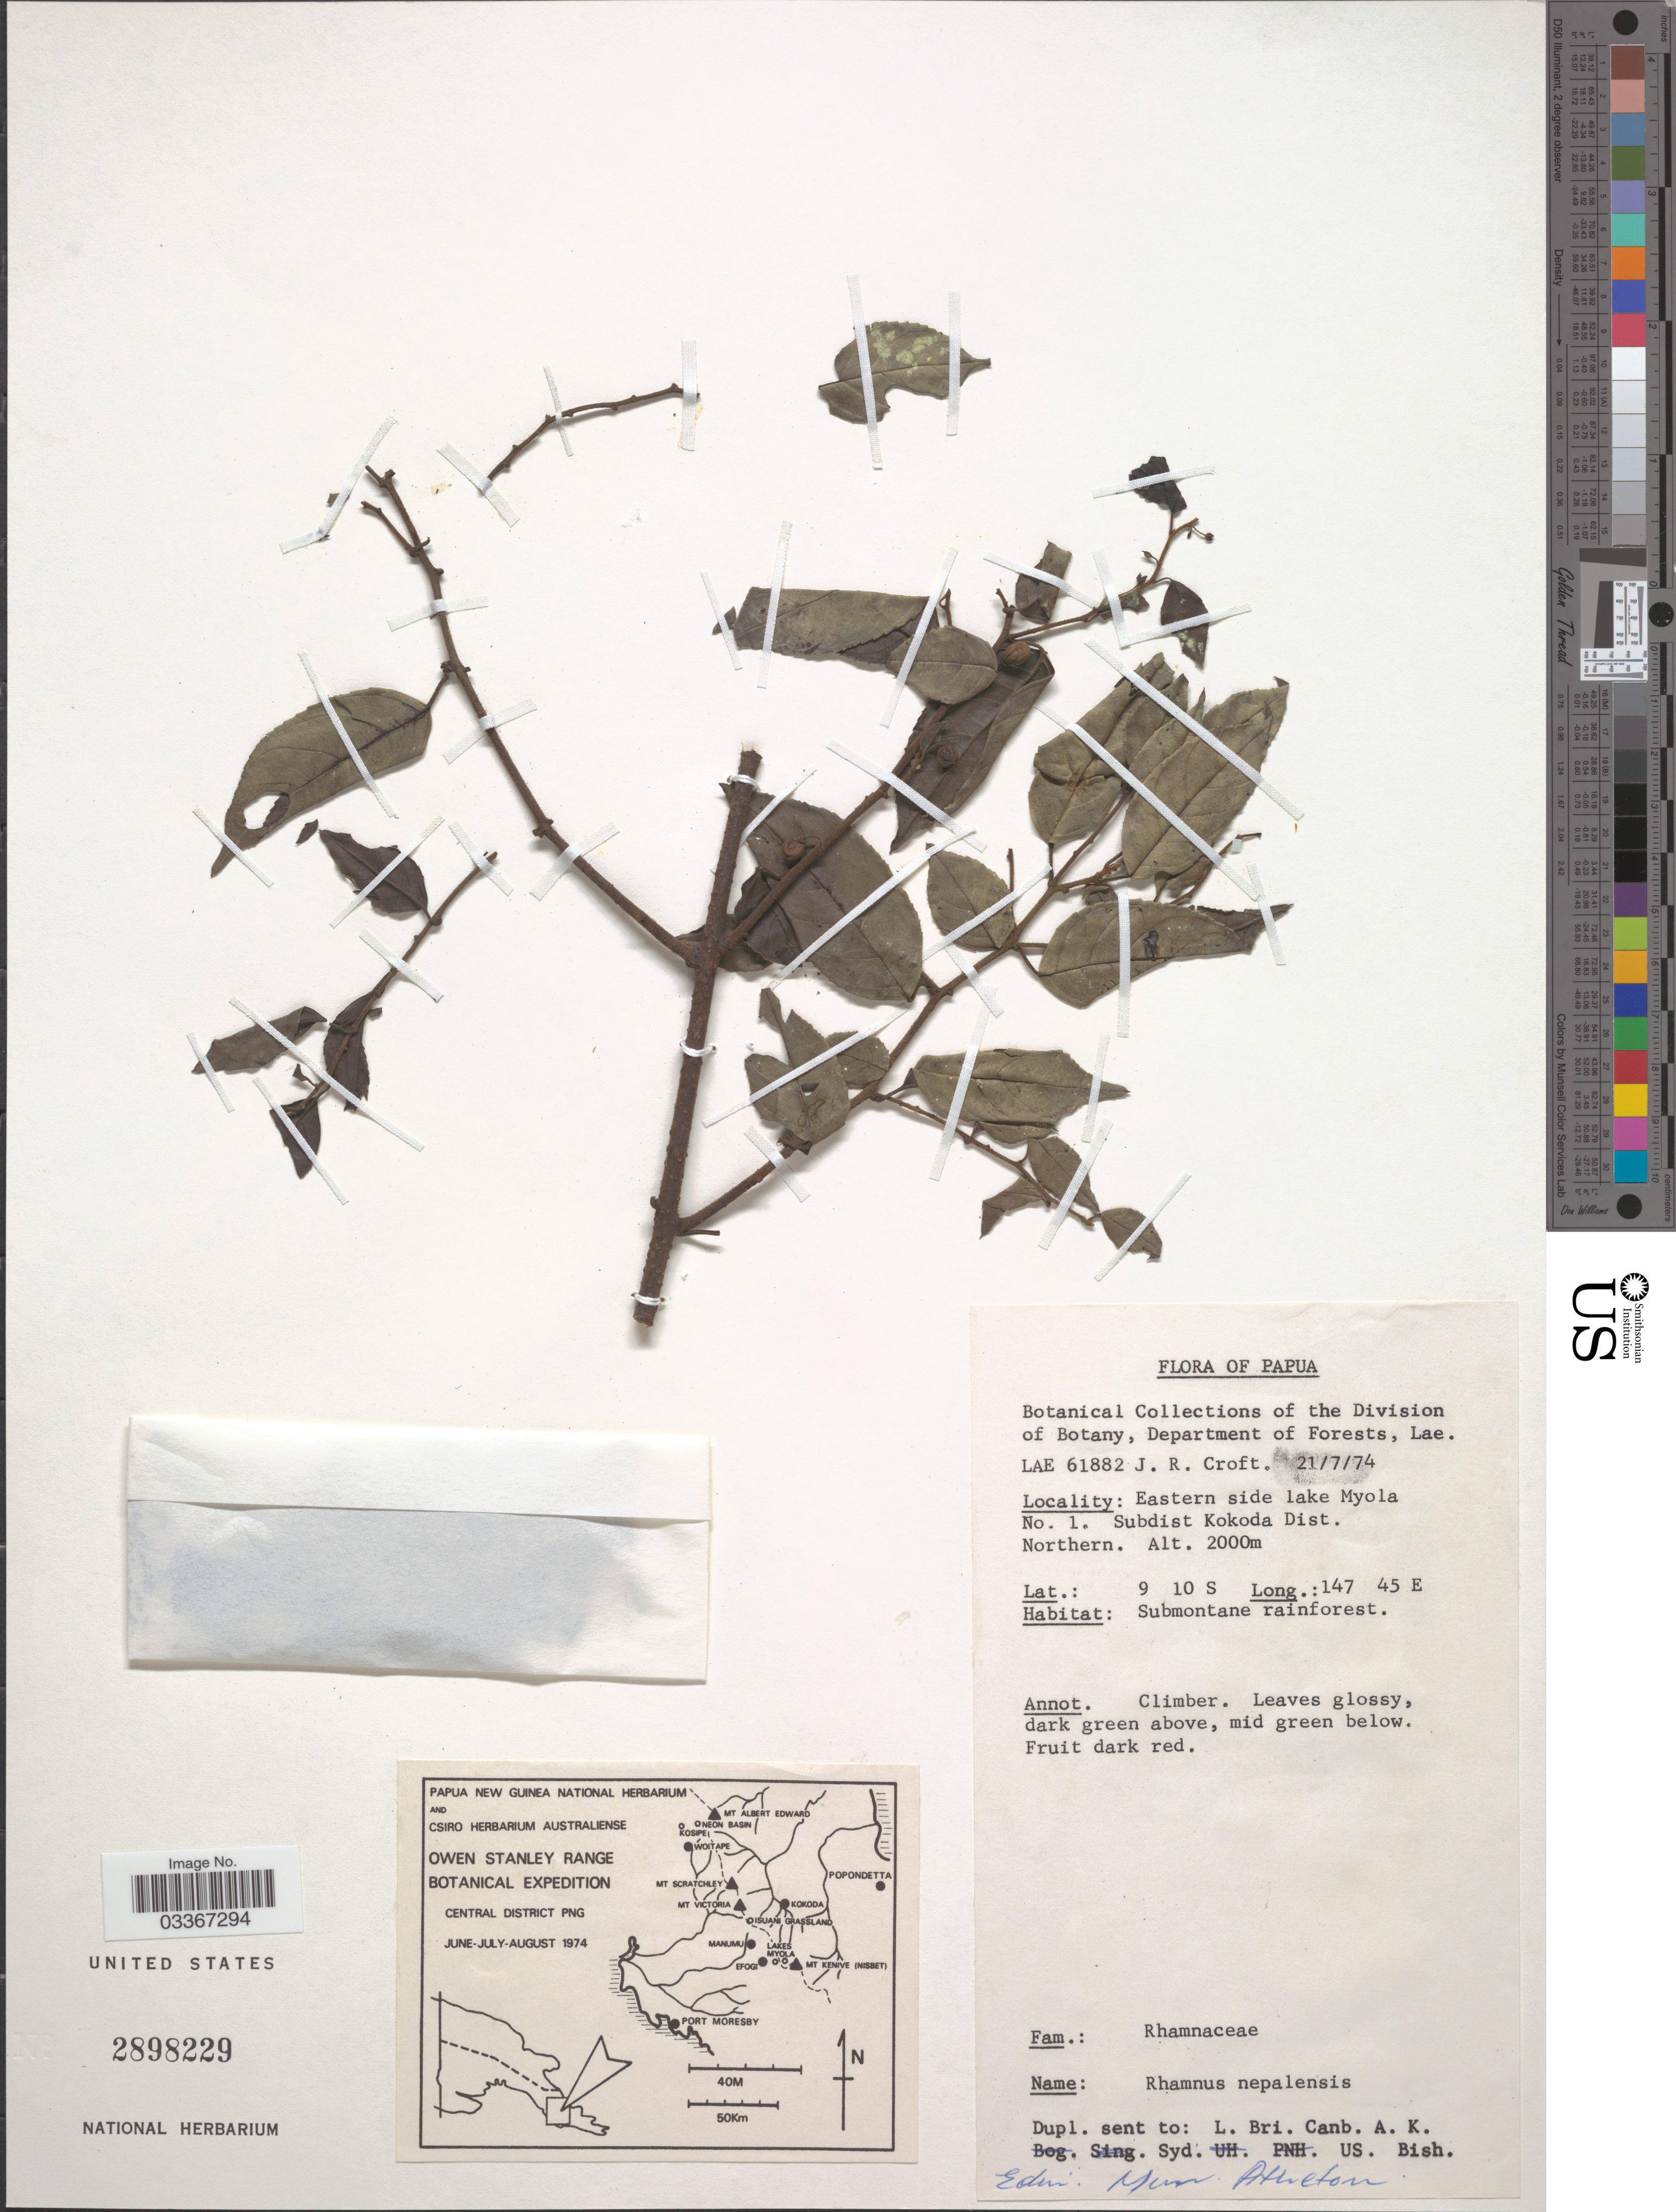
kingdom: Plantae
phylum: Tracheophyta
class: Magnoliopsida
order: Rosales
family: Rhamnaceae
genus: Rhamnus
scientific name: Rhamnus nepalensis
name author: (Wall.) M.A. Lawson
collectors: J. R. Croft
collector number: LAE 61882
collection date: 1974-07-21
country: Papua New Guinea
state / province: Northern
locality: Papua. Eastern side Lake Myola No. 1. Subdist Kokoda Dist. Northern.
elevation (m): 2000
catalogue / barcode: US 2898229